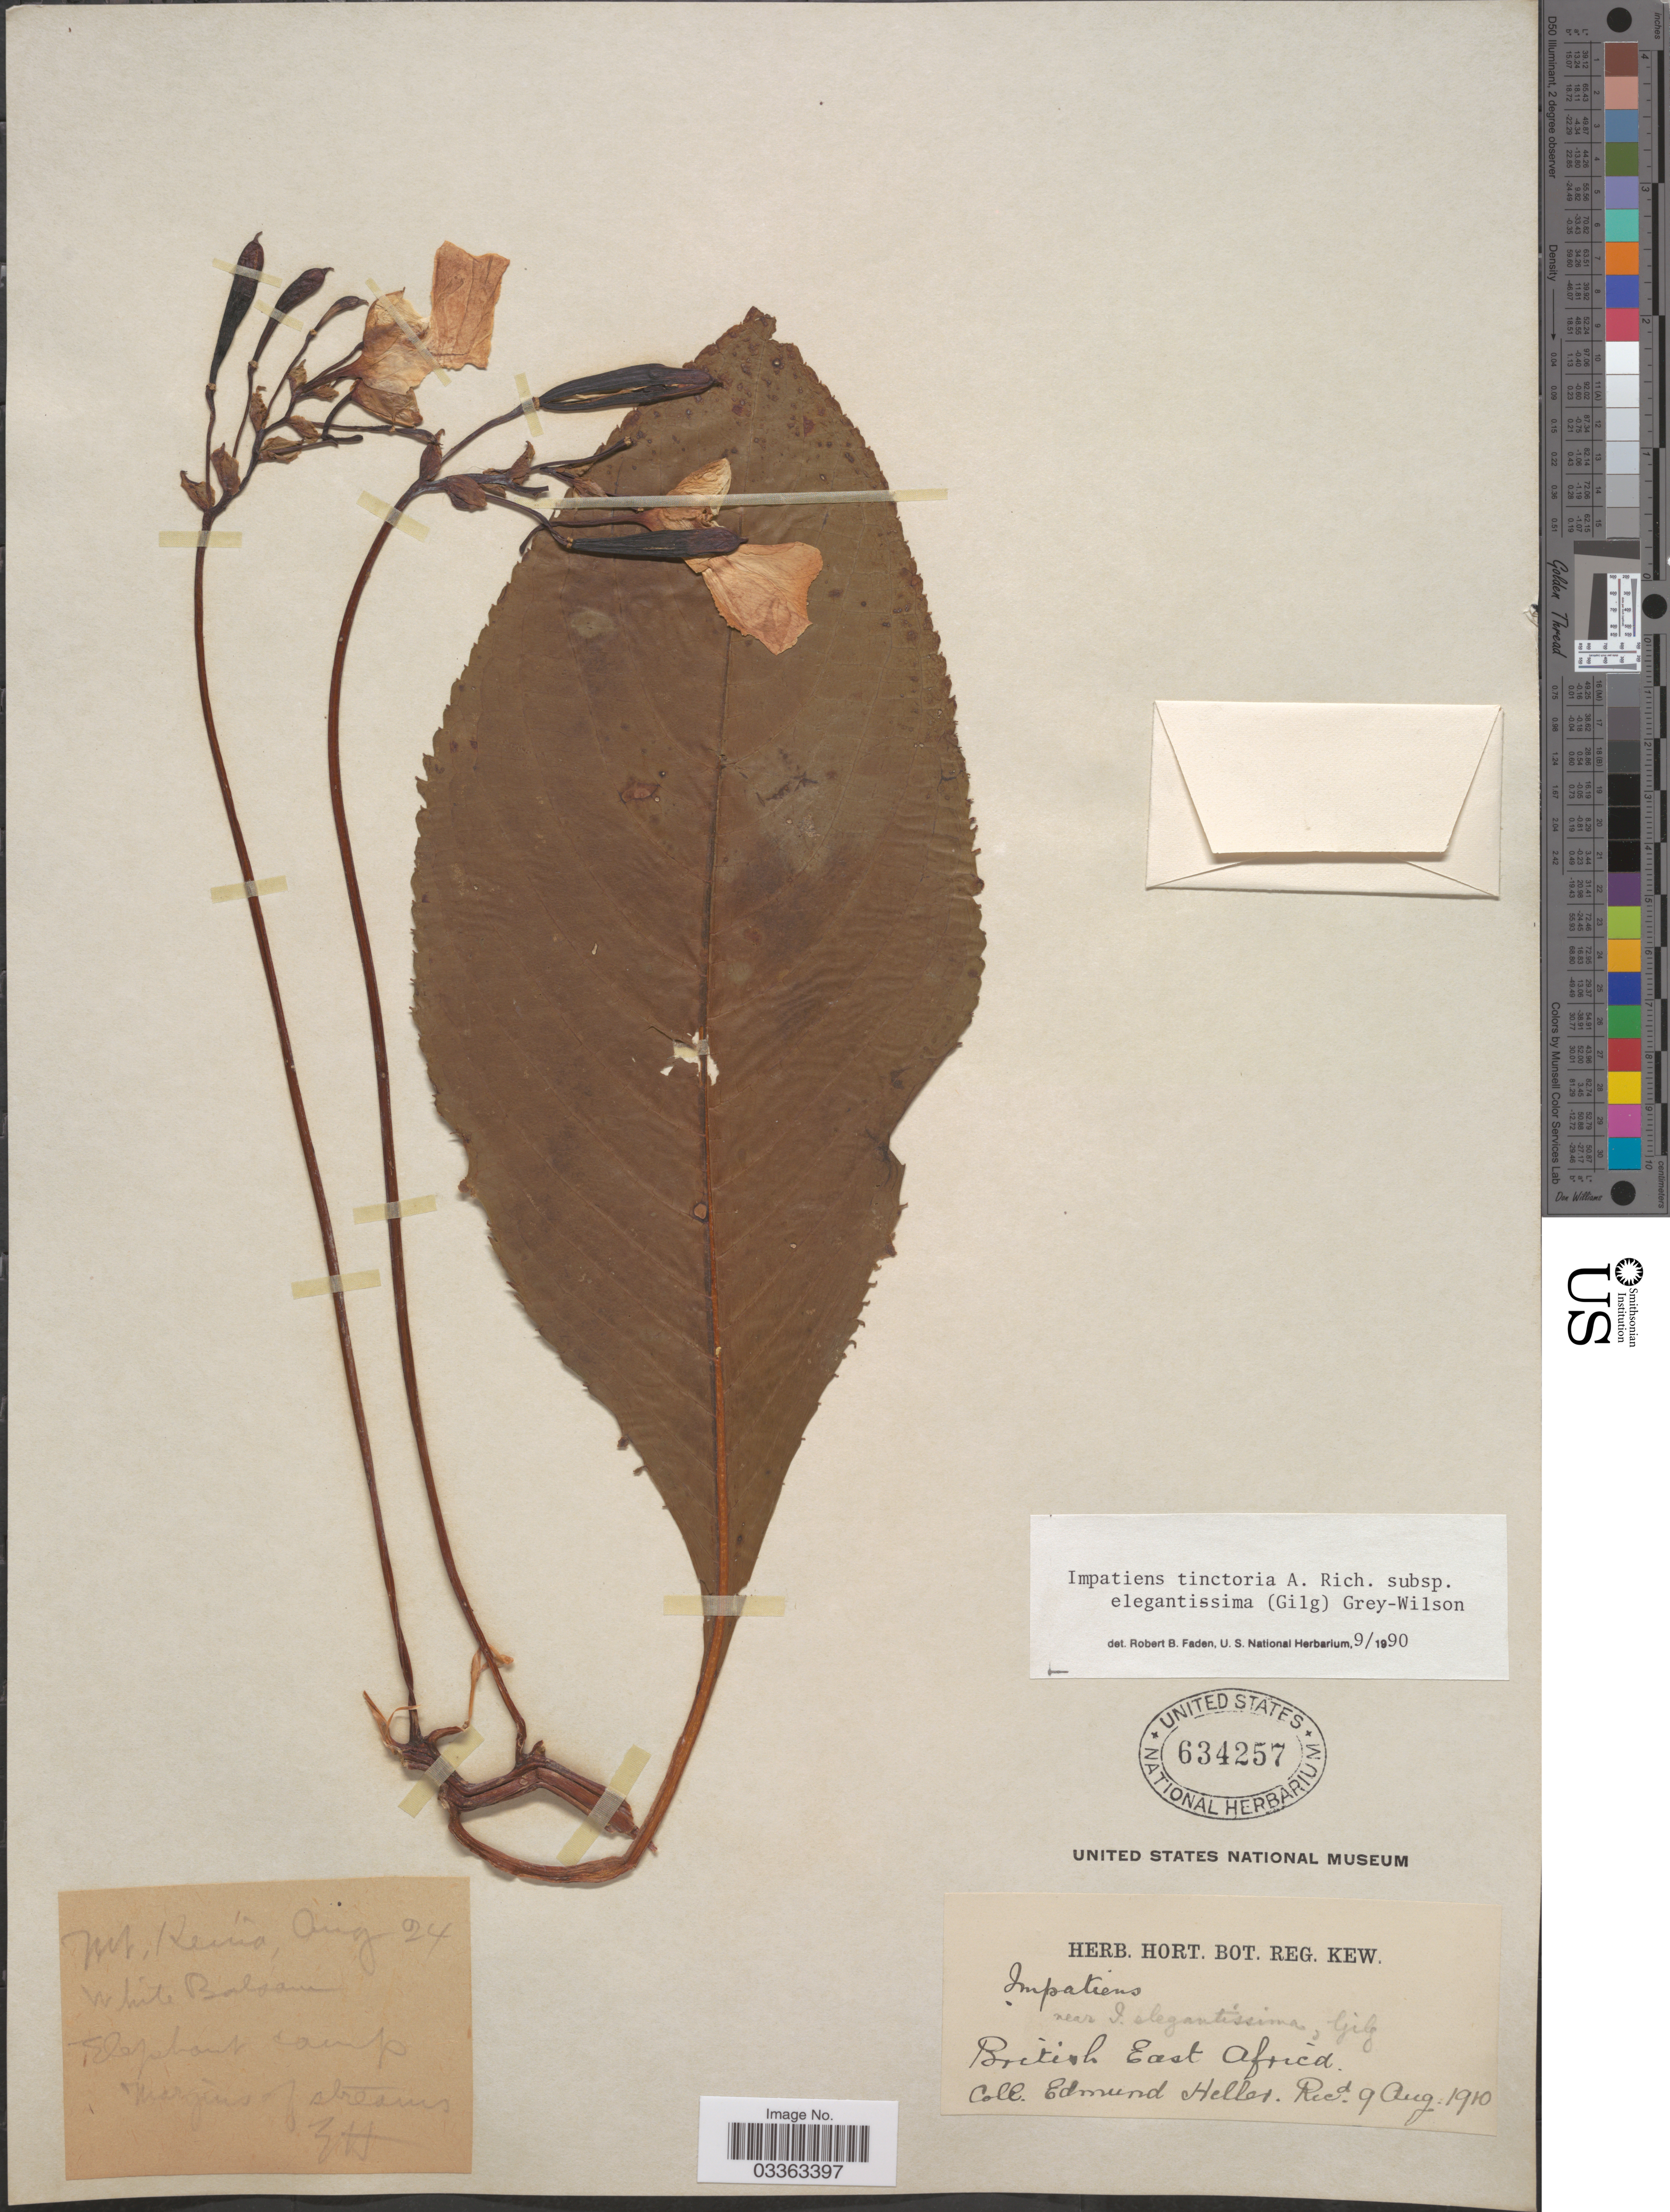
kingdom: Plantae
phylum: Tracheophyta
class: Magnoliopsida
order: Ericales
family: Balsaminaceae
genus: Impatiens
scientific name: Impatiens tinctoria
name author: A. Rich.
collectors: E. Heller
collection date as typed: Transcribed d/m/y: /8/24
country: Kenya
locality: British East Africa, Mt. Kenia. White Balsam, Elephant Camp.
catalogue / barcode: US 634257